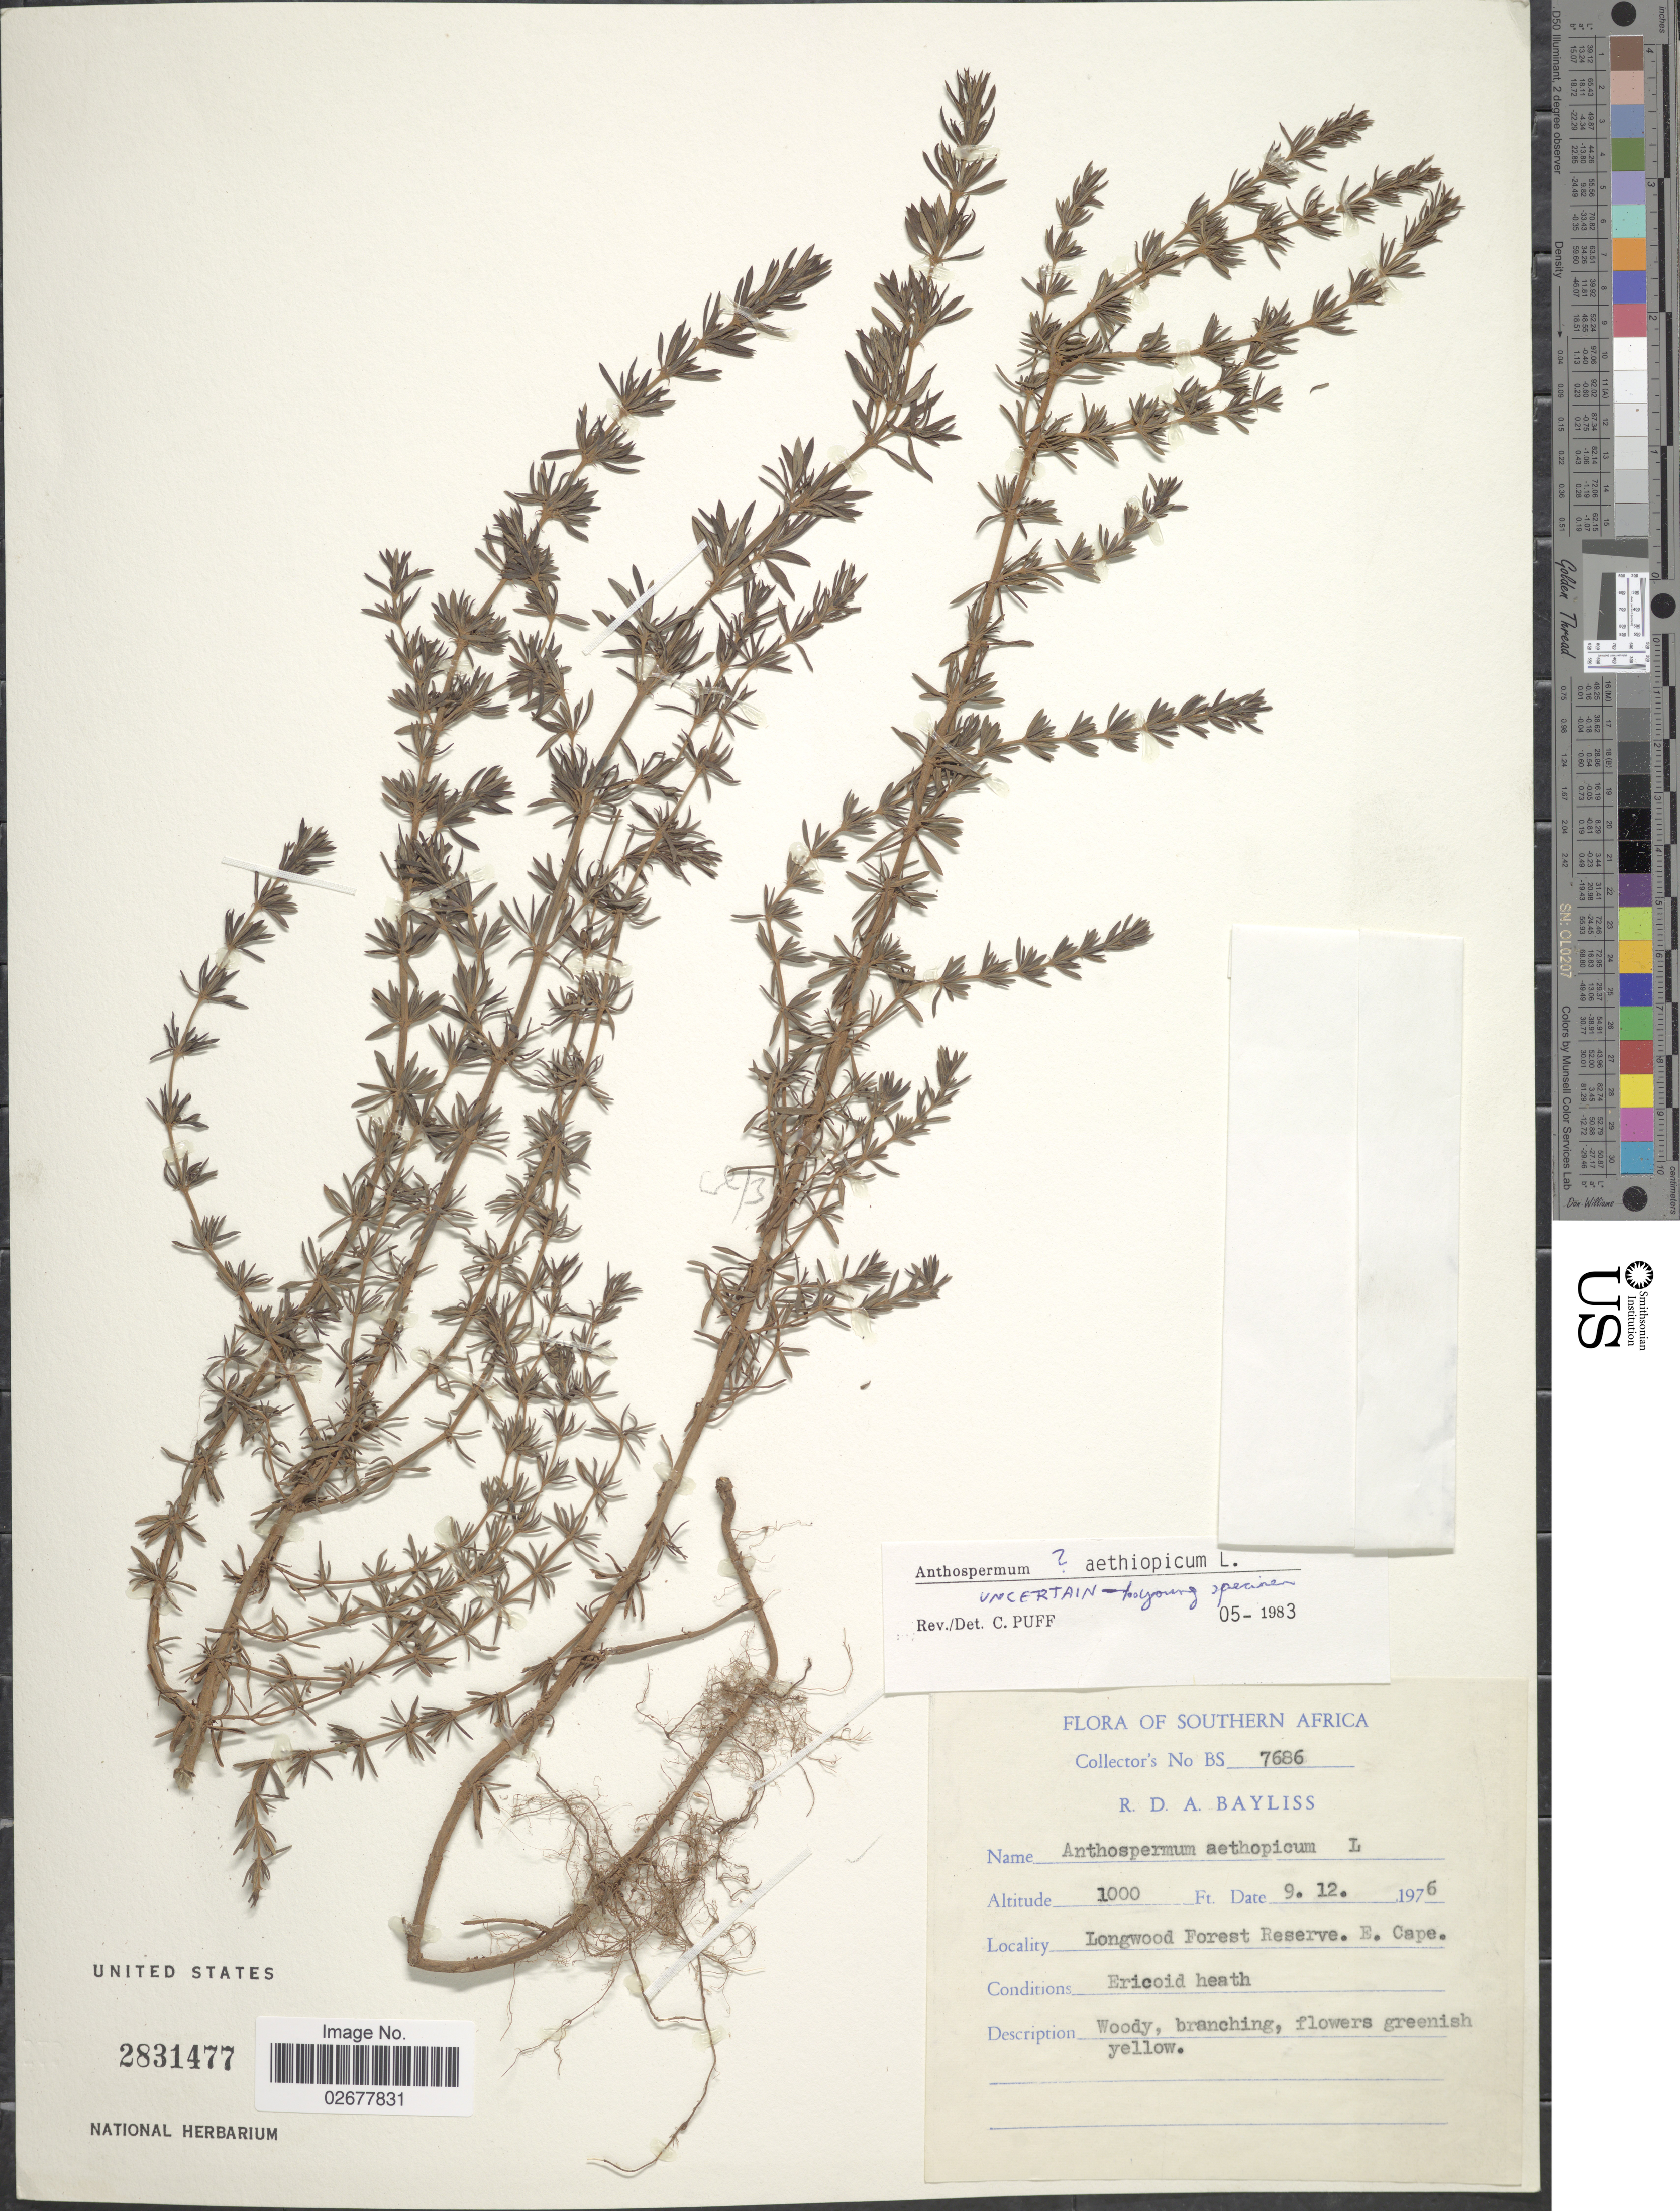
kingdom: Plantae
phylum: Tracheophyta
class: Magnoliopsida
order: Gentianales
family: Rubiaceae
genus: Anthospermum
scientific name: Anthospermum aethiopicum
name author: L.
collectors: R. Bayliss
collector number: BS 7686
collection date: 1976-12-09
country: South Africa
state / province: Eastern Cape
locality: Southern Africa, Longwood Forest Reserve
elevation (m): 305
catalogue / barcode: US 2831477